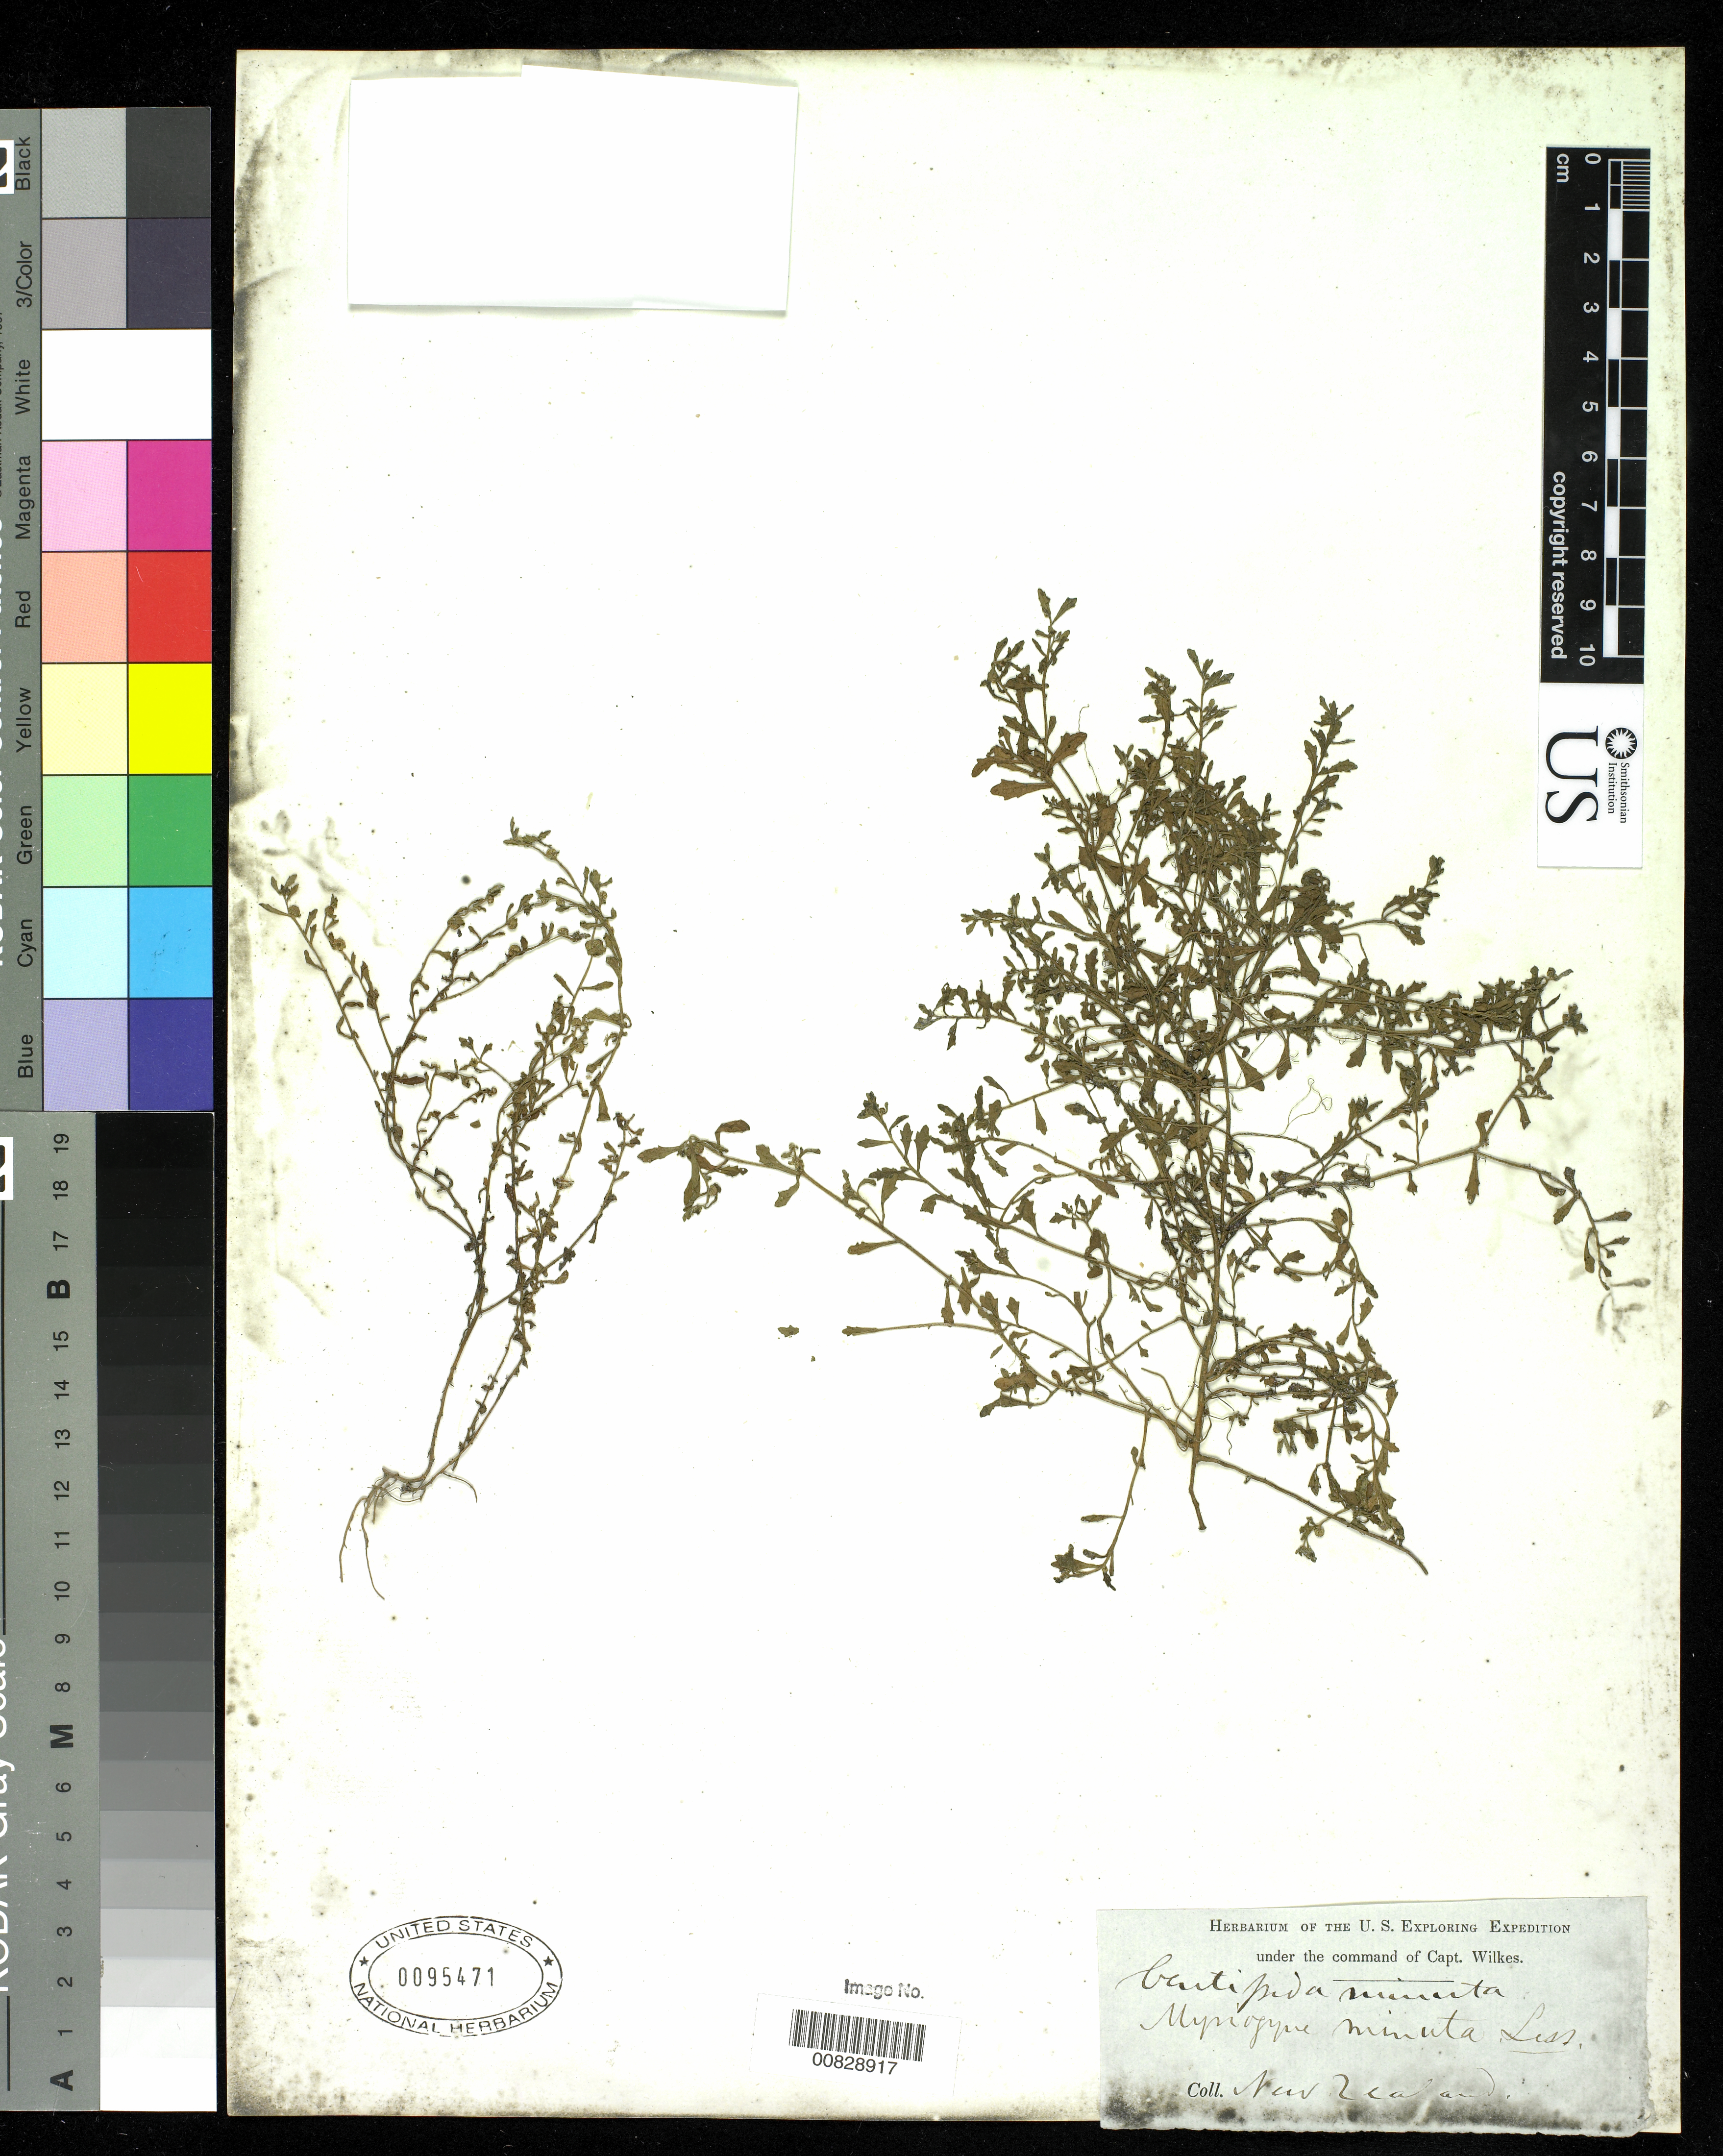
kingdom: Plantae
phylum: Tracheophyta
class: Magnoliopsida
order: Asterales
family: Asteraceae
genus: Centipeda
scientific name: Centipeda minima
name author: (L.) A. Braun & Asch.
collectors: Wilkes Explor. Exped.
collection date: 1838/1842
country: New Zealand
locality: New Zealand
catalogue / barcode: US 95471